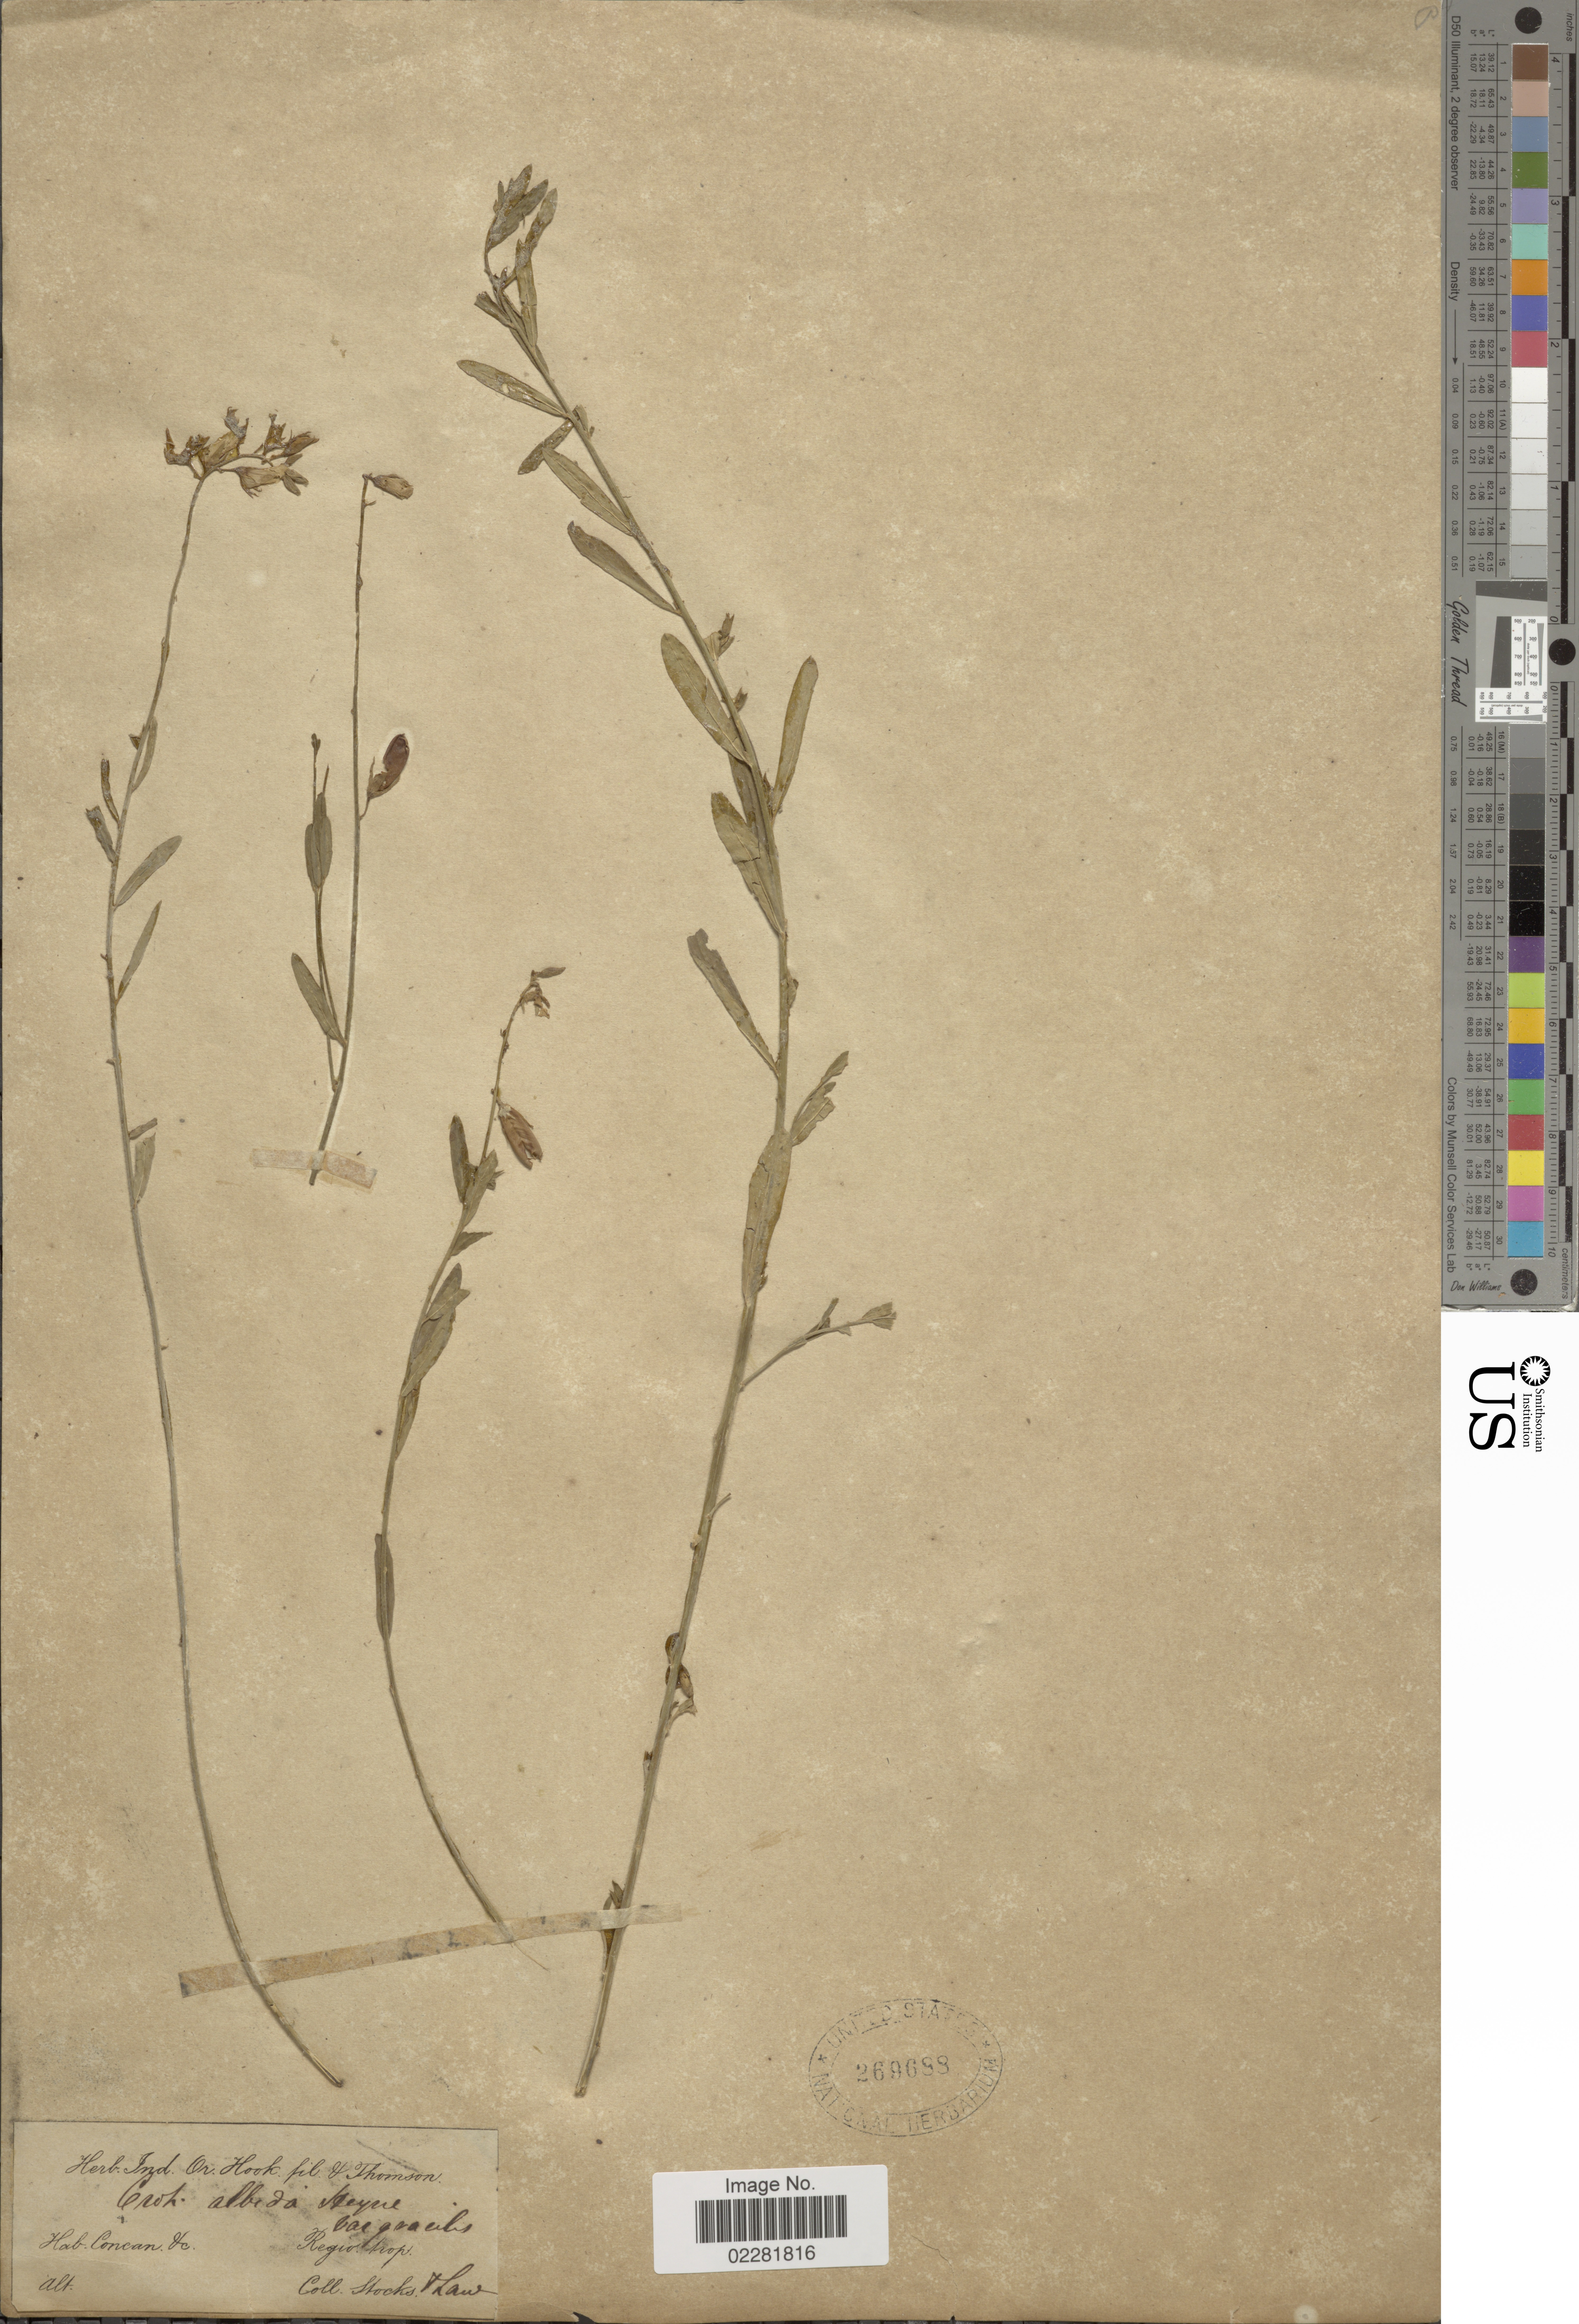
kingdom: Plantae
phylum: Tracheophyta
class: Magnoliopsida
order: Fabales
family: Fabaceae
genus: Crotalaria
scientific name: Crotalaria albida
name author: B. Heyne ex Roth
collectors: Stocks, -- & -. Law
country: India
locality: Concan &c.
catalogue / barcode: US 269688